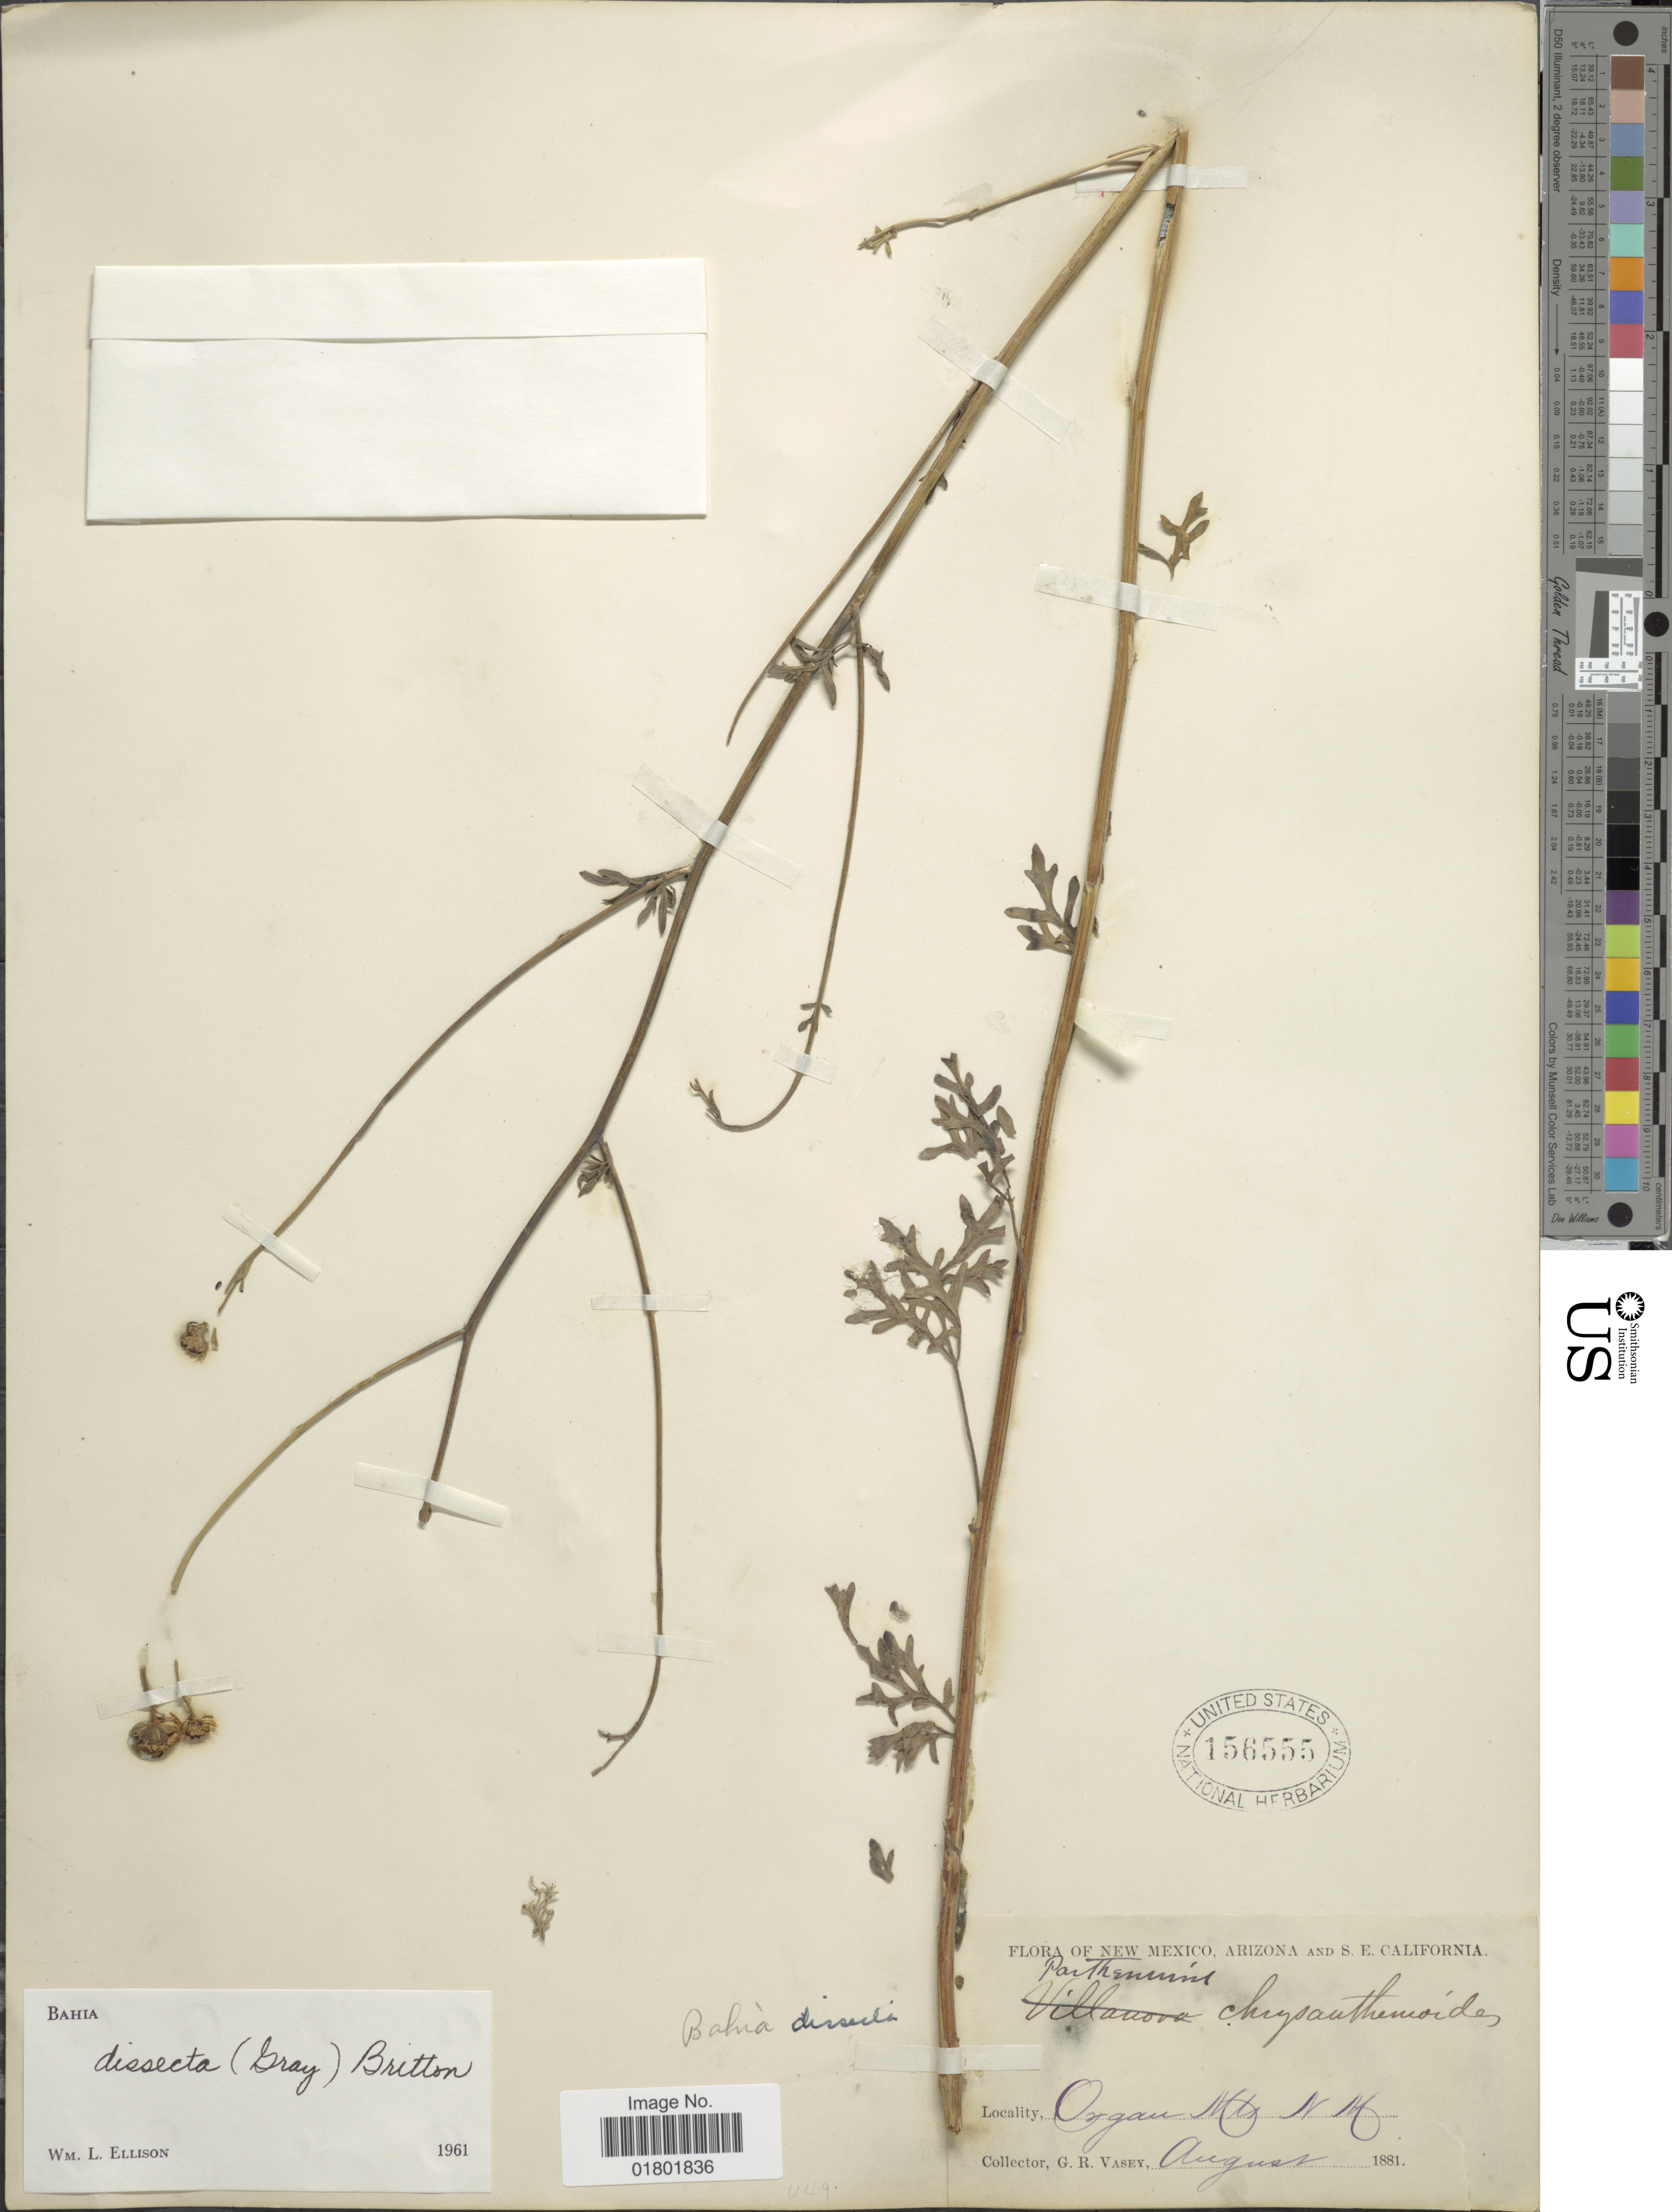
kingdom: Plantae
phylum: Tracheophyta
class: Magnoliopsida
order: Asterales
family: Asteraceae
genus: Bahia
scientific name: Bahia dissecta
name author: (A. Gray) Britton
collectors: G. R. Vasey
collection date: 1881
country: United States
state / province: New Mexico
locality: Organ Mts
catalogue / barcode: US 156555